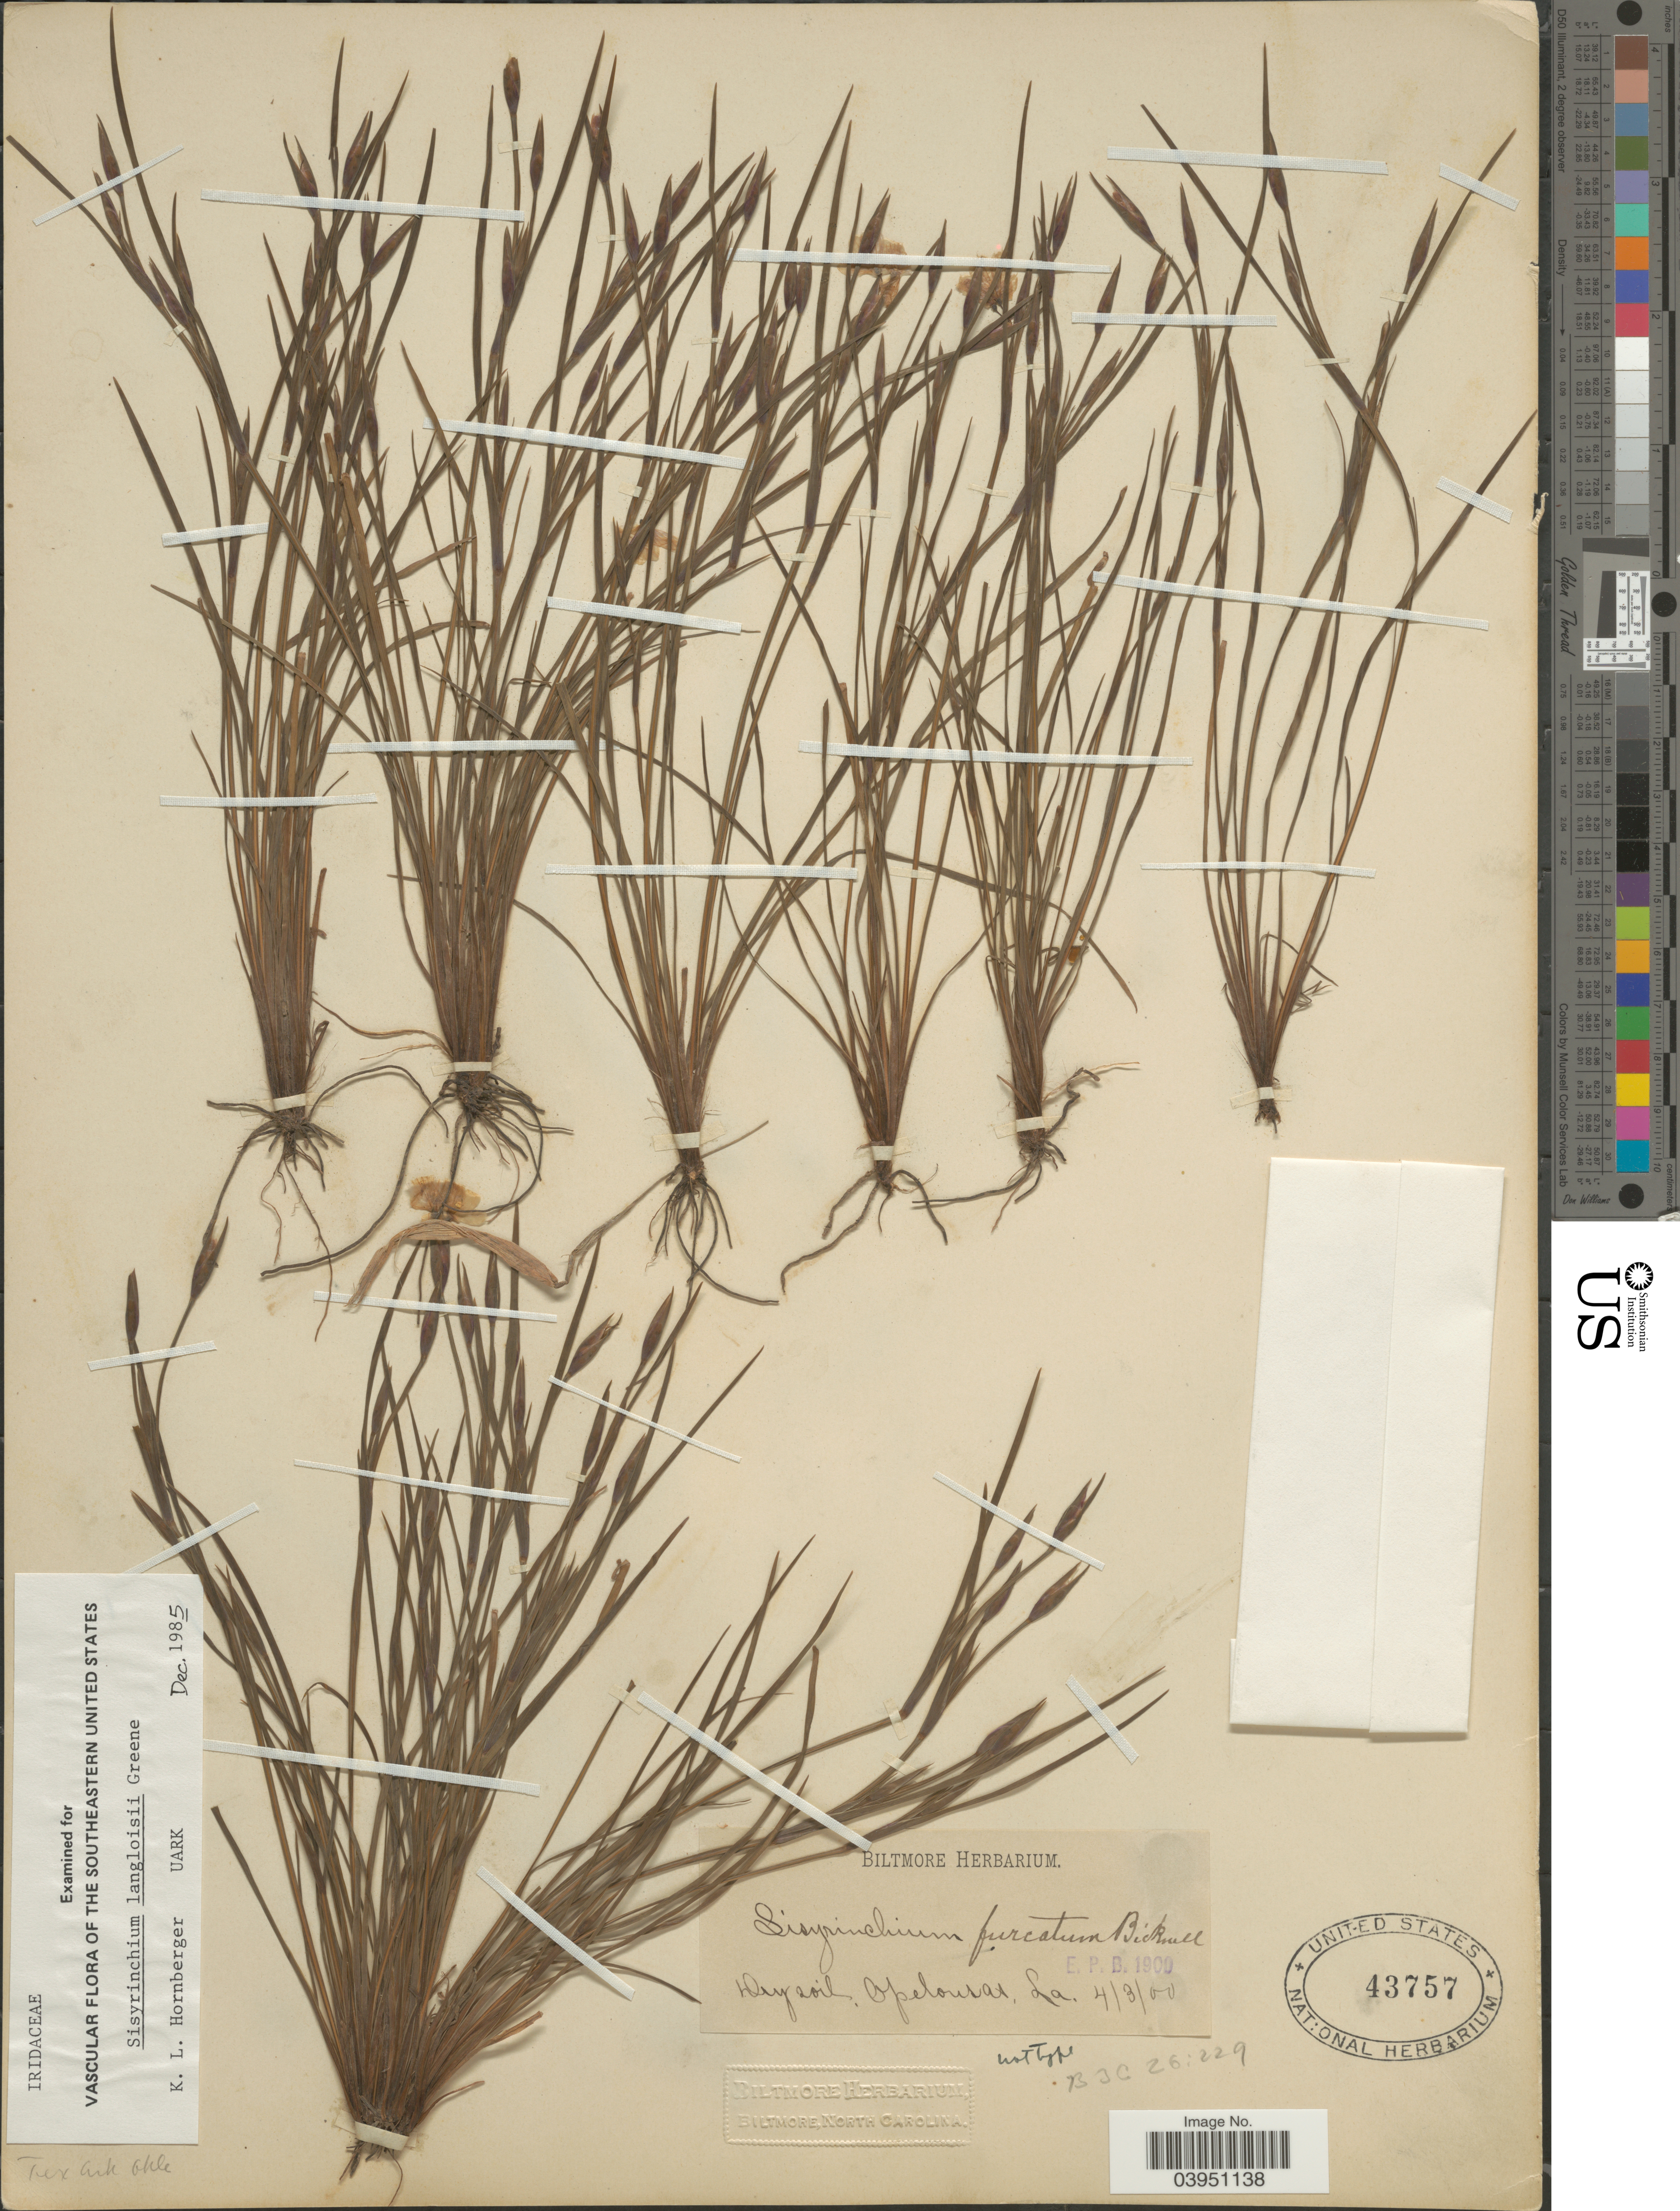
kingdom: Plantae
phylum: Tracheophyta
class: Liliopsida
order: Asparagales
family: Iridaceae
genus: Sisyrinchium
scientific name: Sisyrinchium langloisii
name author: Greene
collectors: ex herb. Biltmore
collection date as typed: Transcribed d/m/y: 3/4/0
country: United States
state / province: Louisiana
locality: Dry soil, Opelousas.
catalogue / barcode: US 43757